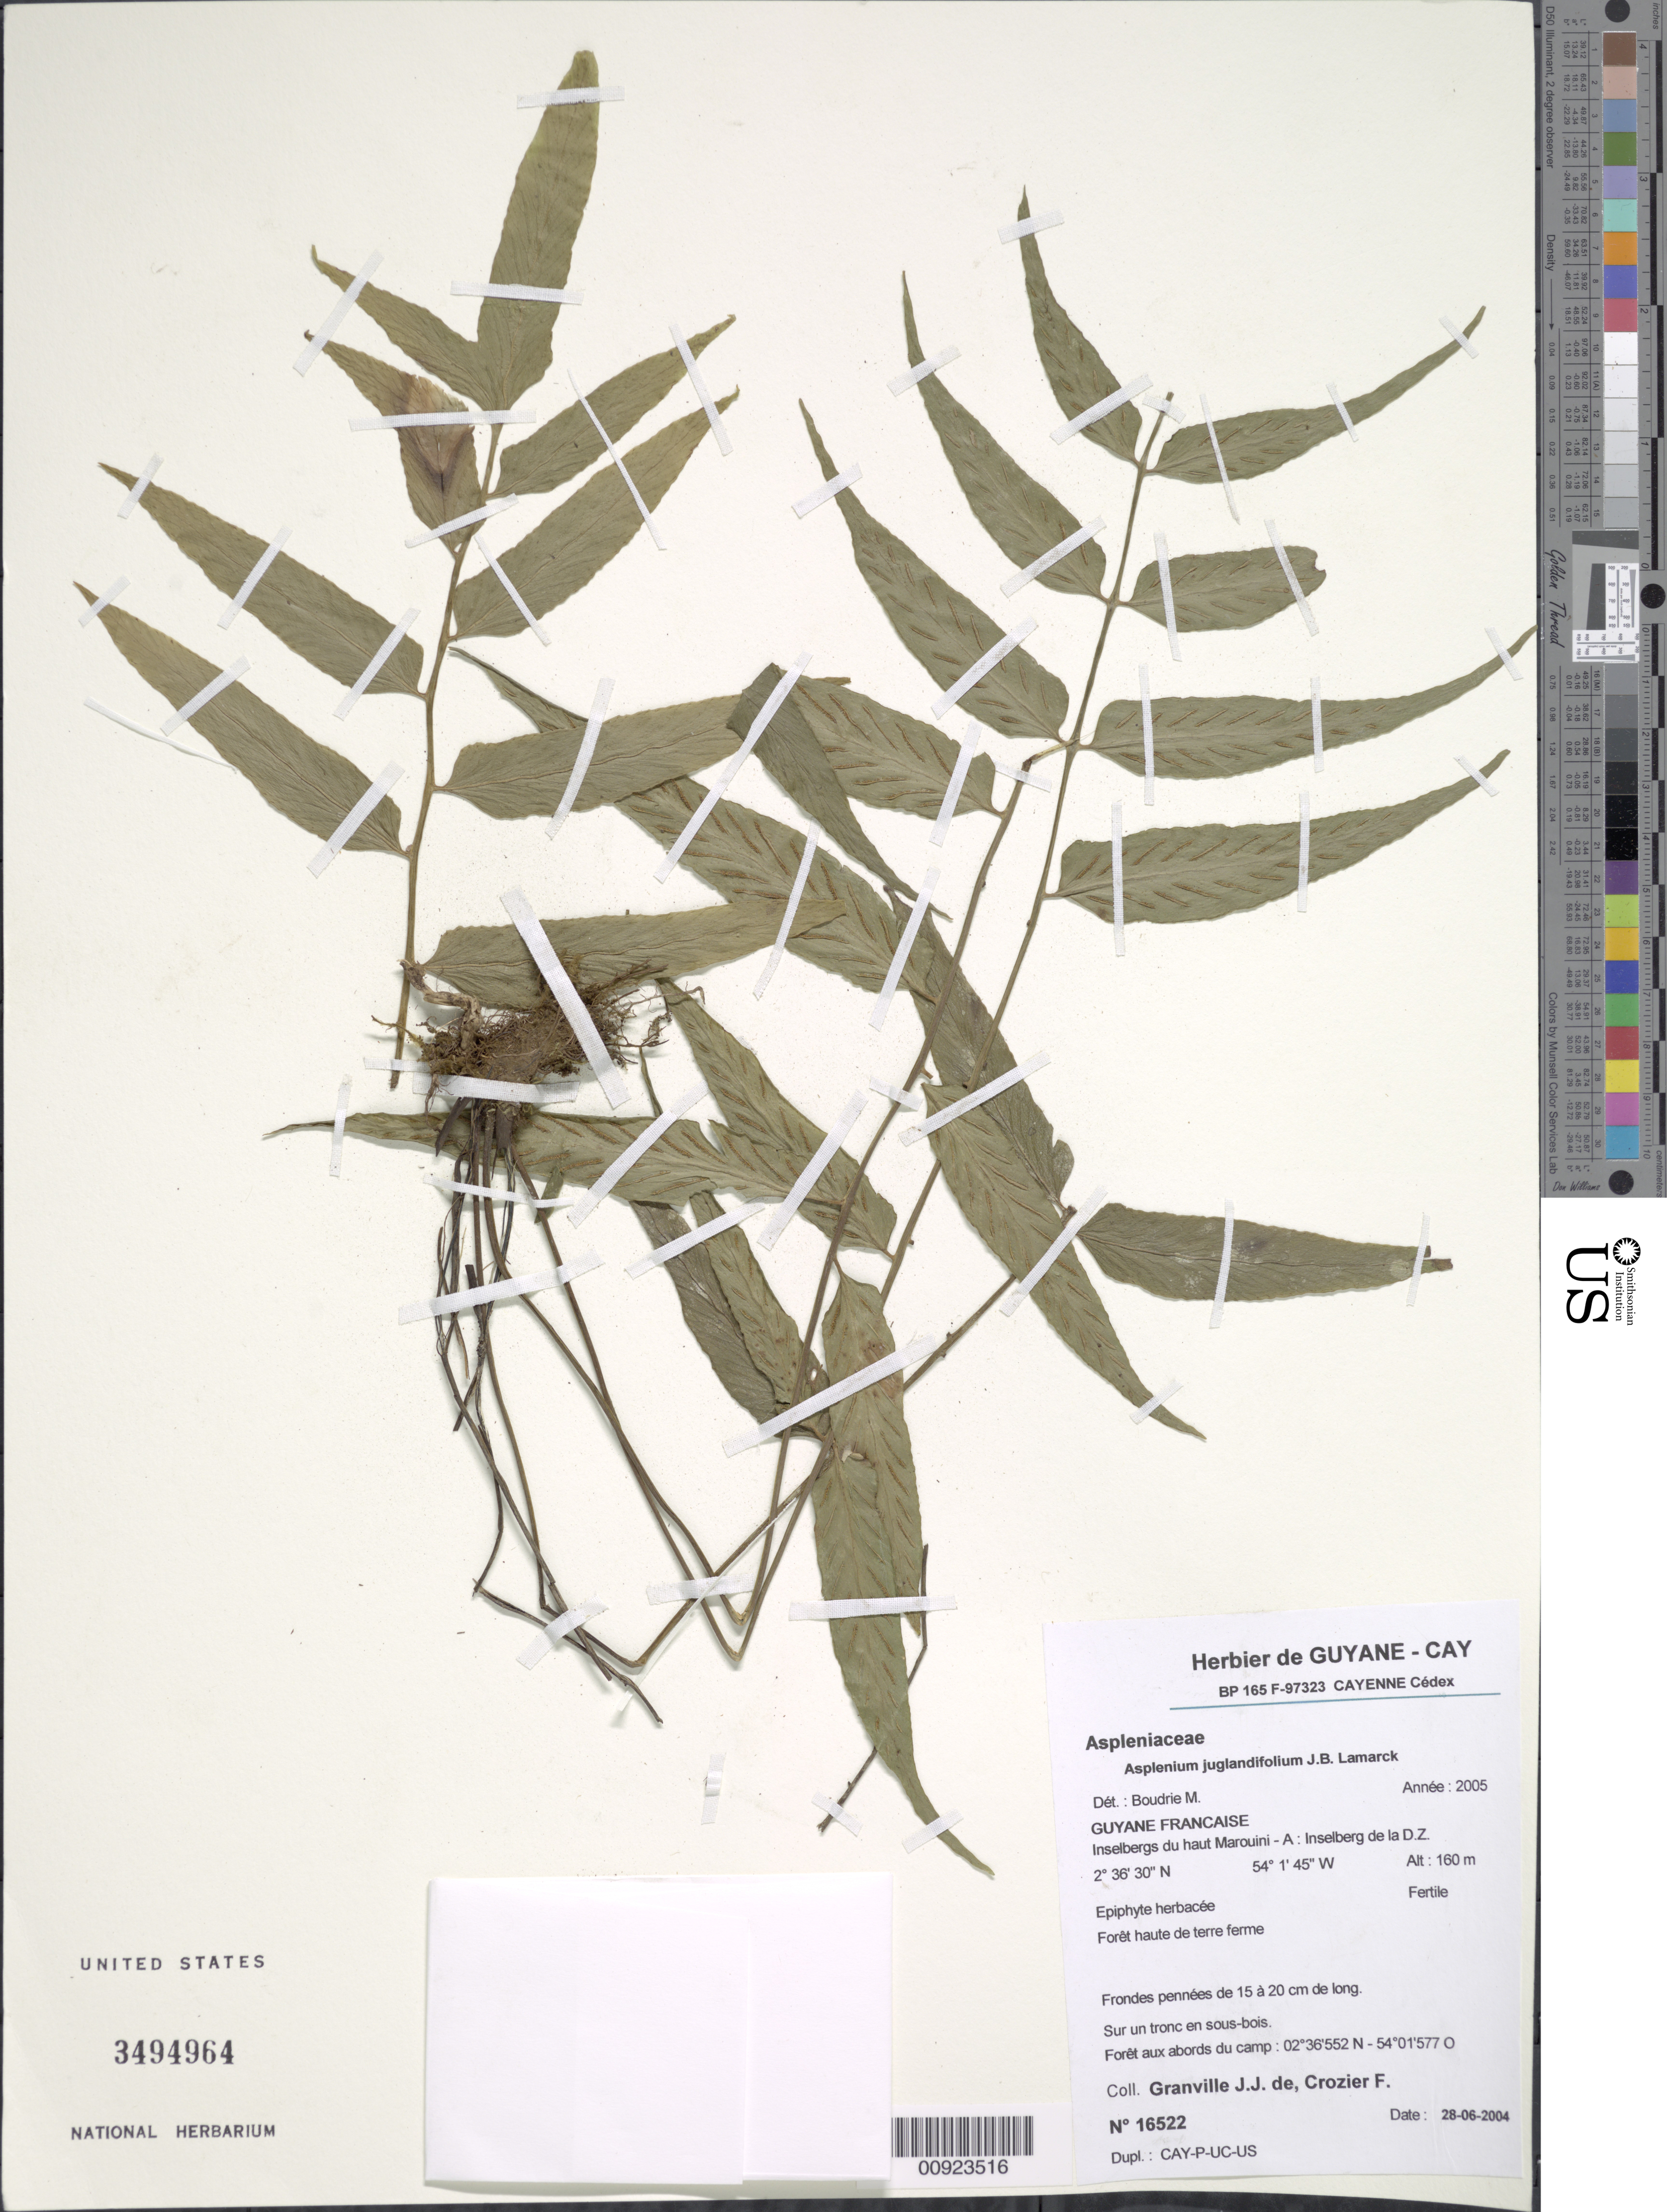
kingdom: Plantae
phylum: Tracheophyta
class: Polypodiopsida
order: Polypodiales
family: Aspleniaceae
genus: Asplenium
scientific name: Asplenium juglandifolium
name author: Lam.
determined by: Boudrie, M.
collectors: J.-J. de Granville & F. Crozier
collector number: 16522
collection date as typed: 28-Jun-04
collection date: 2004-06-28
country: French Guiana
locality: Haut Marouini-A; Inselberg de la D.Z.; foret aux abords du camp: 2º36'552"N - 54º1'577"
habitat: Foret haute de terre ferme; sur un tronc en sous-bois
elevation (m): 160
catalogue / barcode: US 3494964